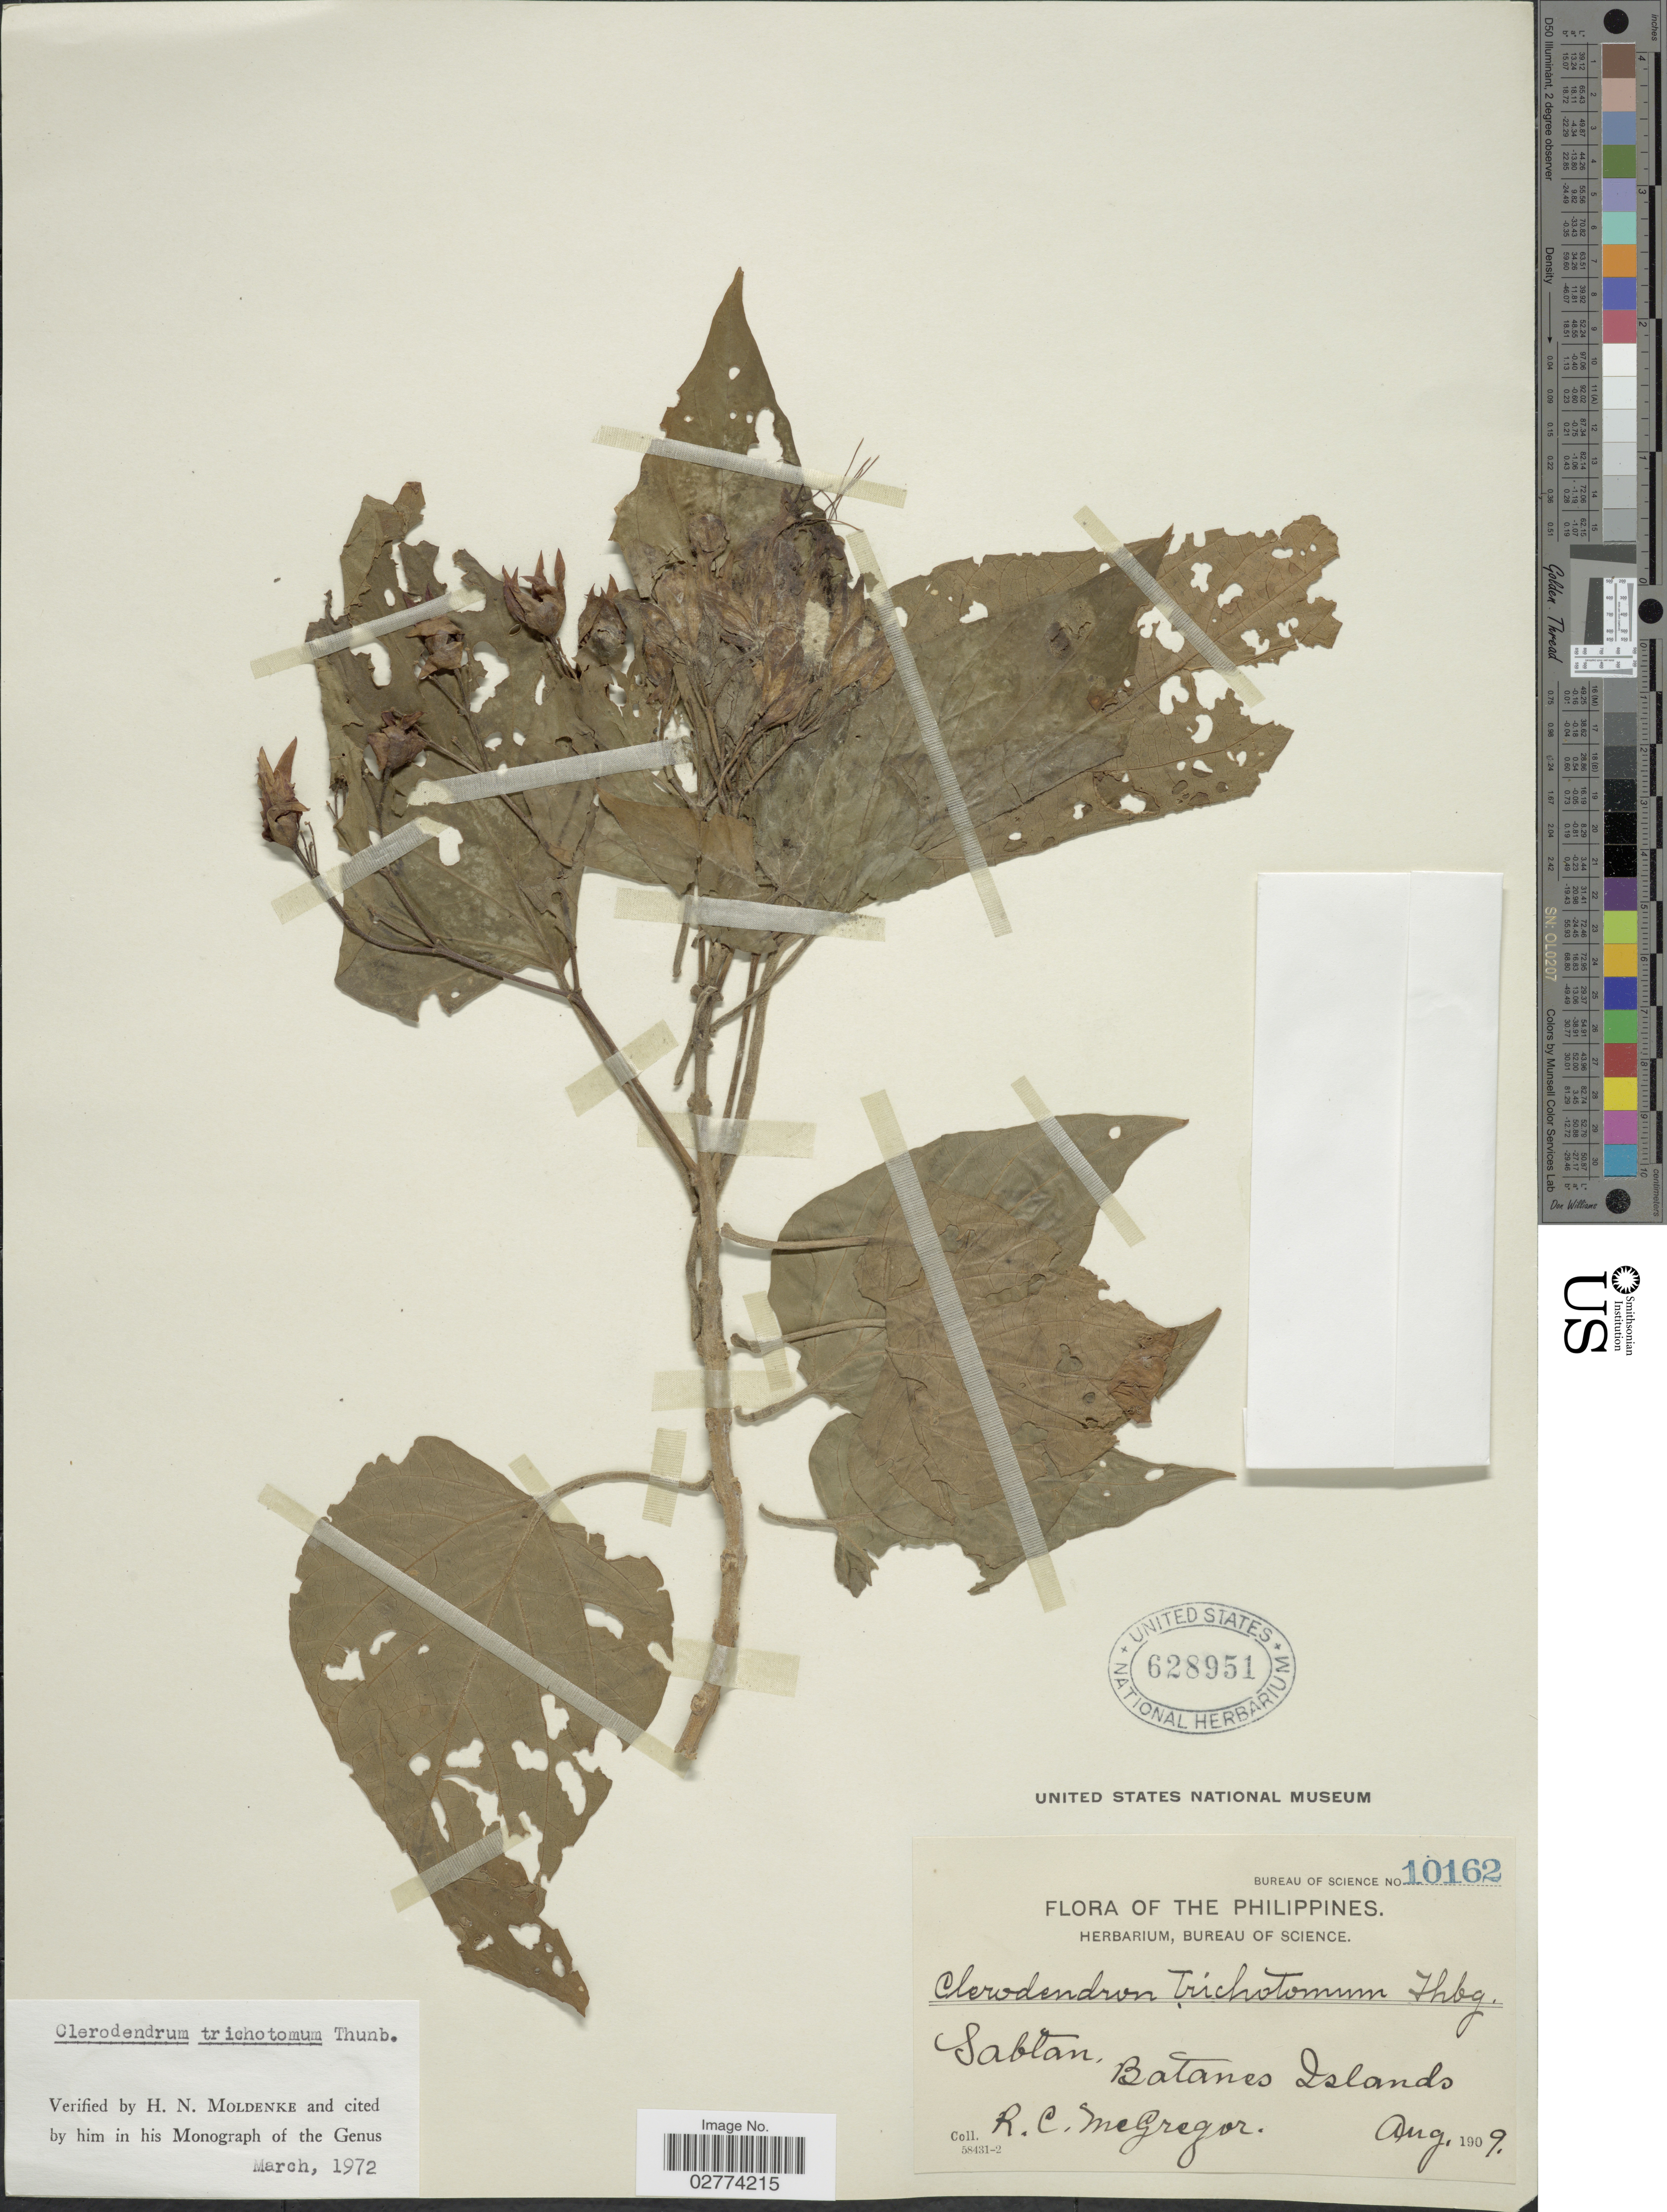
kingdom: Plantae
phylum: Tracheophyta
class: Magnoliopsida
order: Lamiales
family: Lamiaceae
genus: Clerodendrum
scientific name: Clerodendrum trichotomum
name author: Thunb.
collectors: R. C. McGregor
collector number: Bureau of Science 10162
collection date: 1909-08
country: Philippines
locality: Sabtan, Batanes Islands.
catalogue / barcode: US 628951